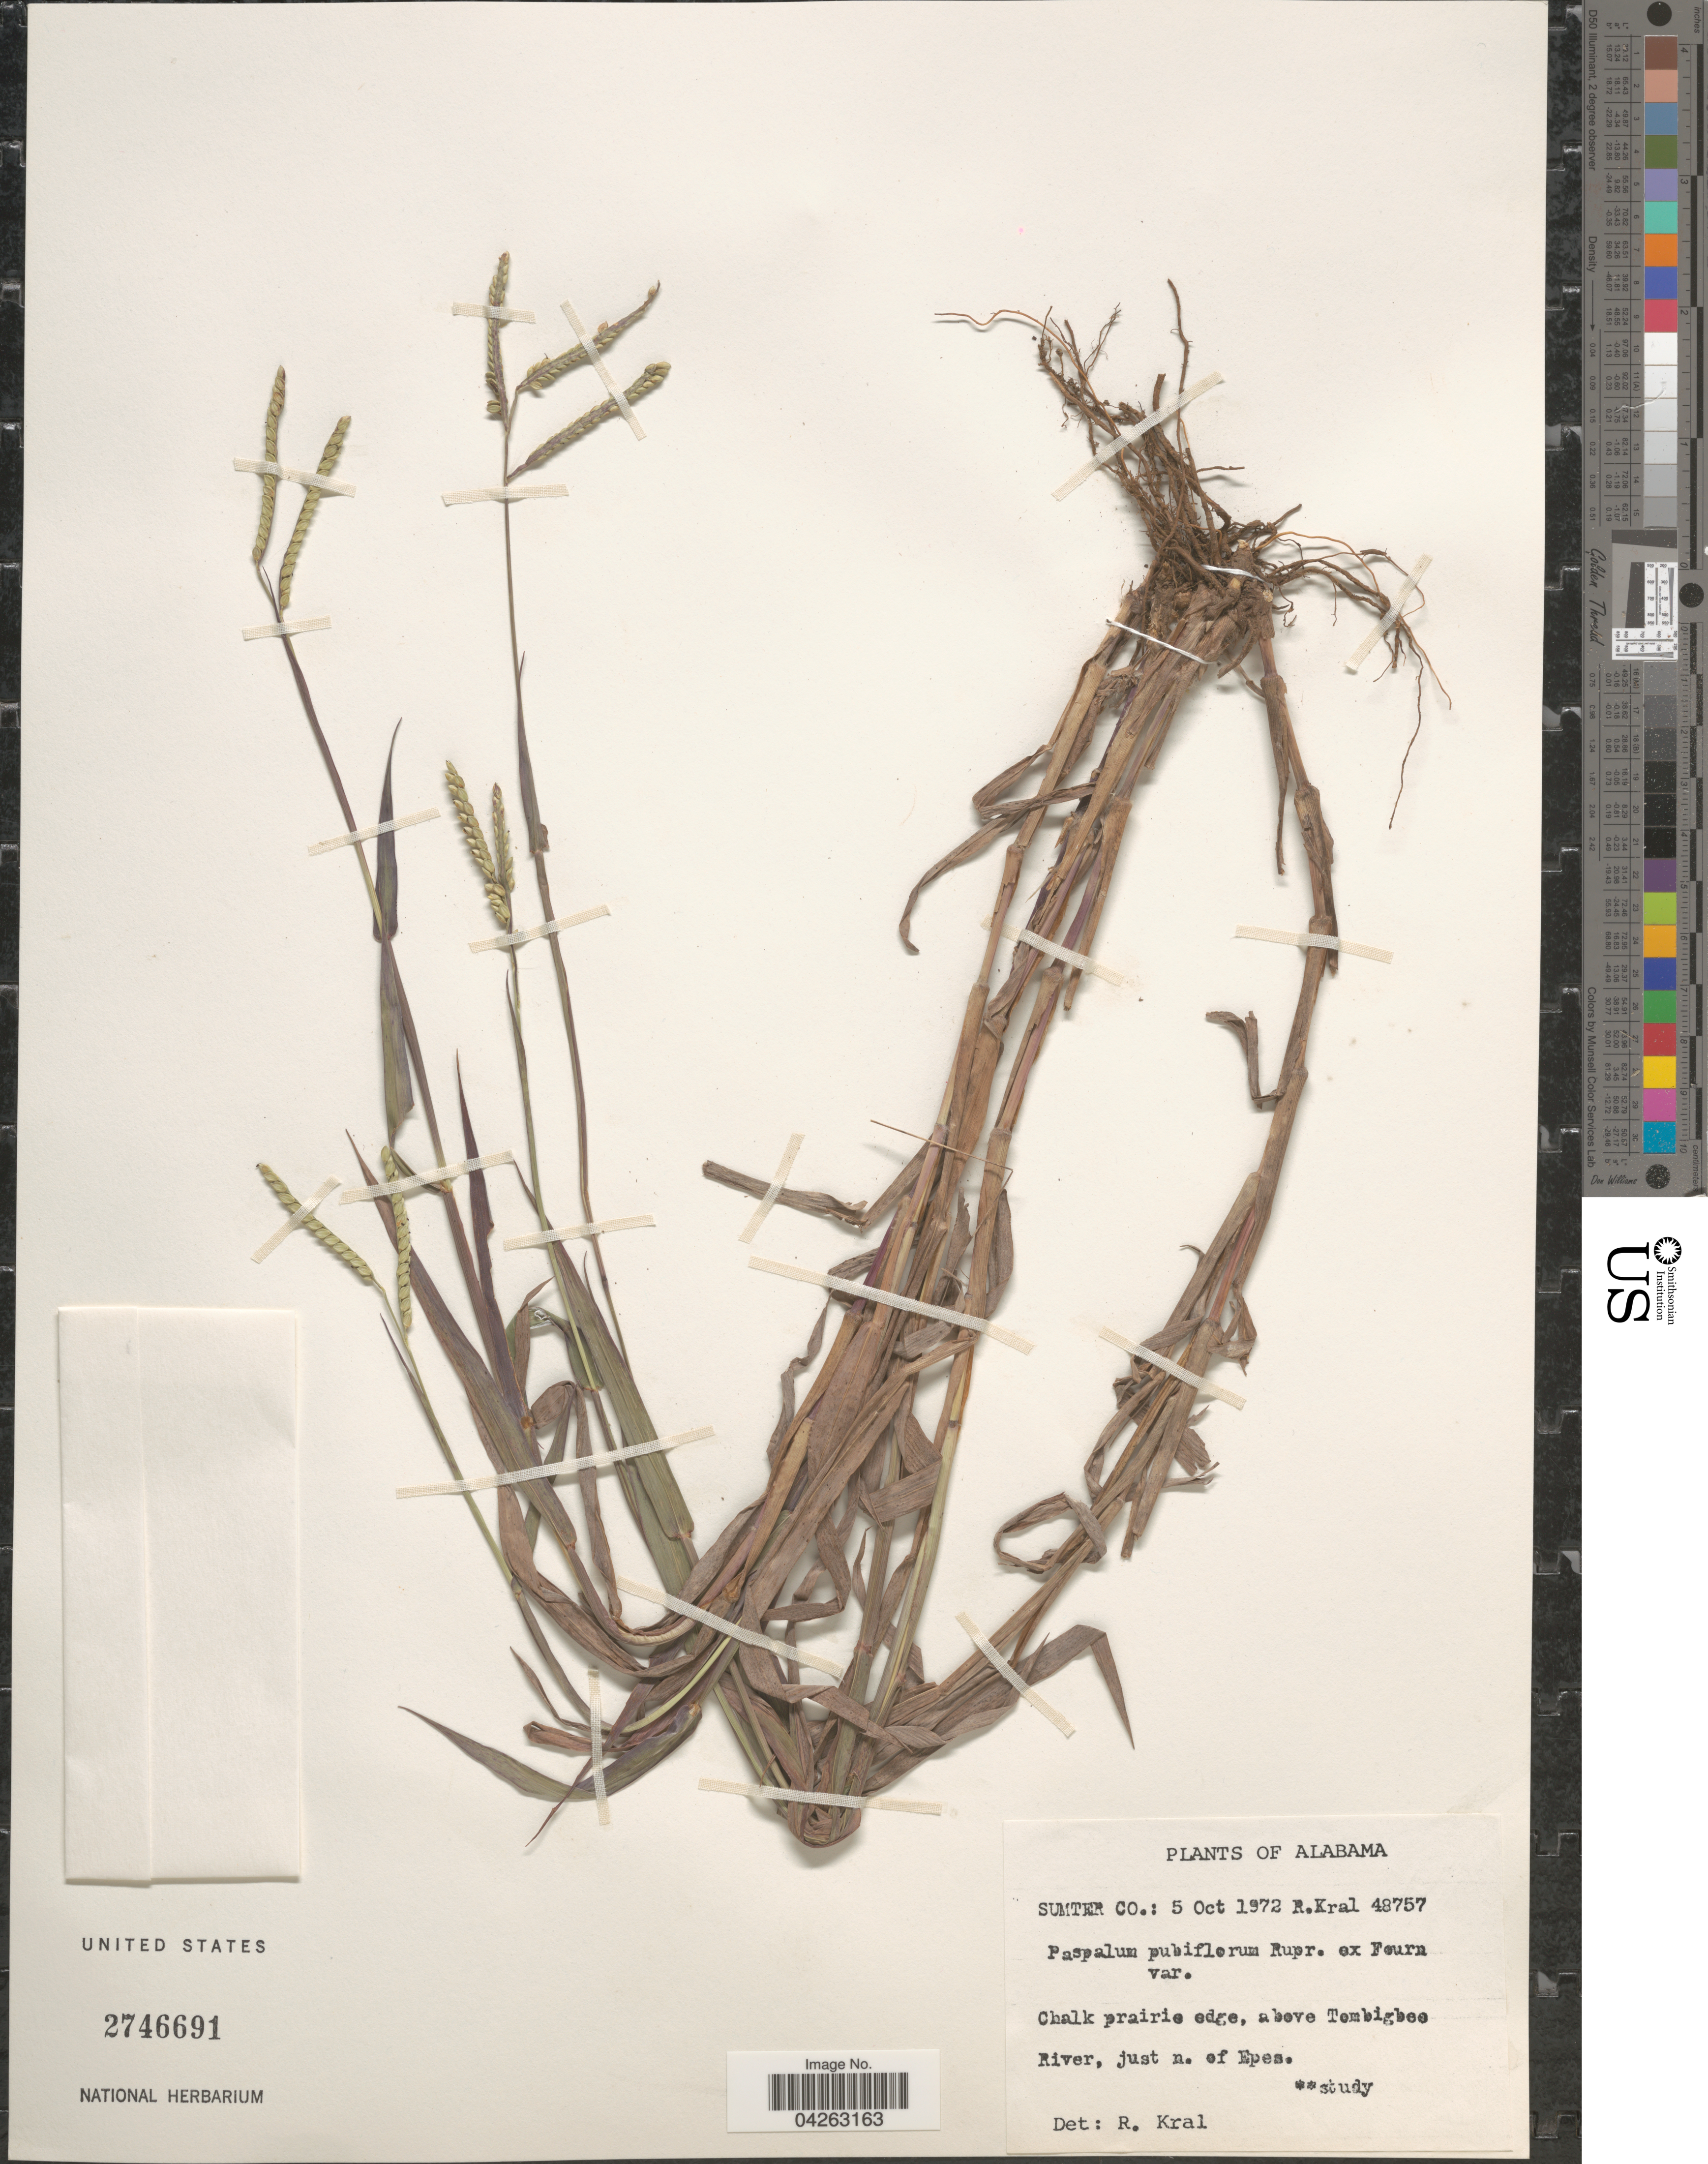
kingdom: Plantae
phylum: Tracheophyta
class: Liliopsida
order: Poales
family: Poaceae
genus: Paspalum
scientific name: Paspalum pubiflorum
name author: Rupr. ex E. Fourn.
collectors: R. Kral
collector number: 48757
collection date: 1972-10-05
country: United States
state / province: Alabama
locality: Sumter Co. Chalk prairie edge, above Tombigbee River, just n. of Epes.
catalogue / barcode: US 2746691